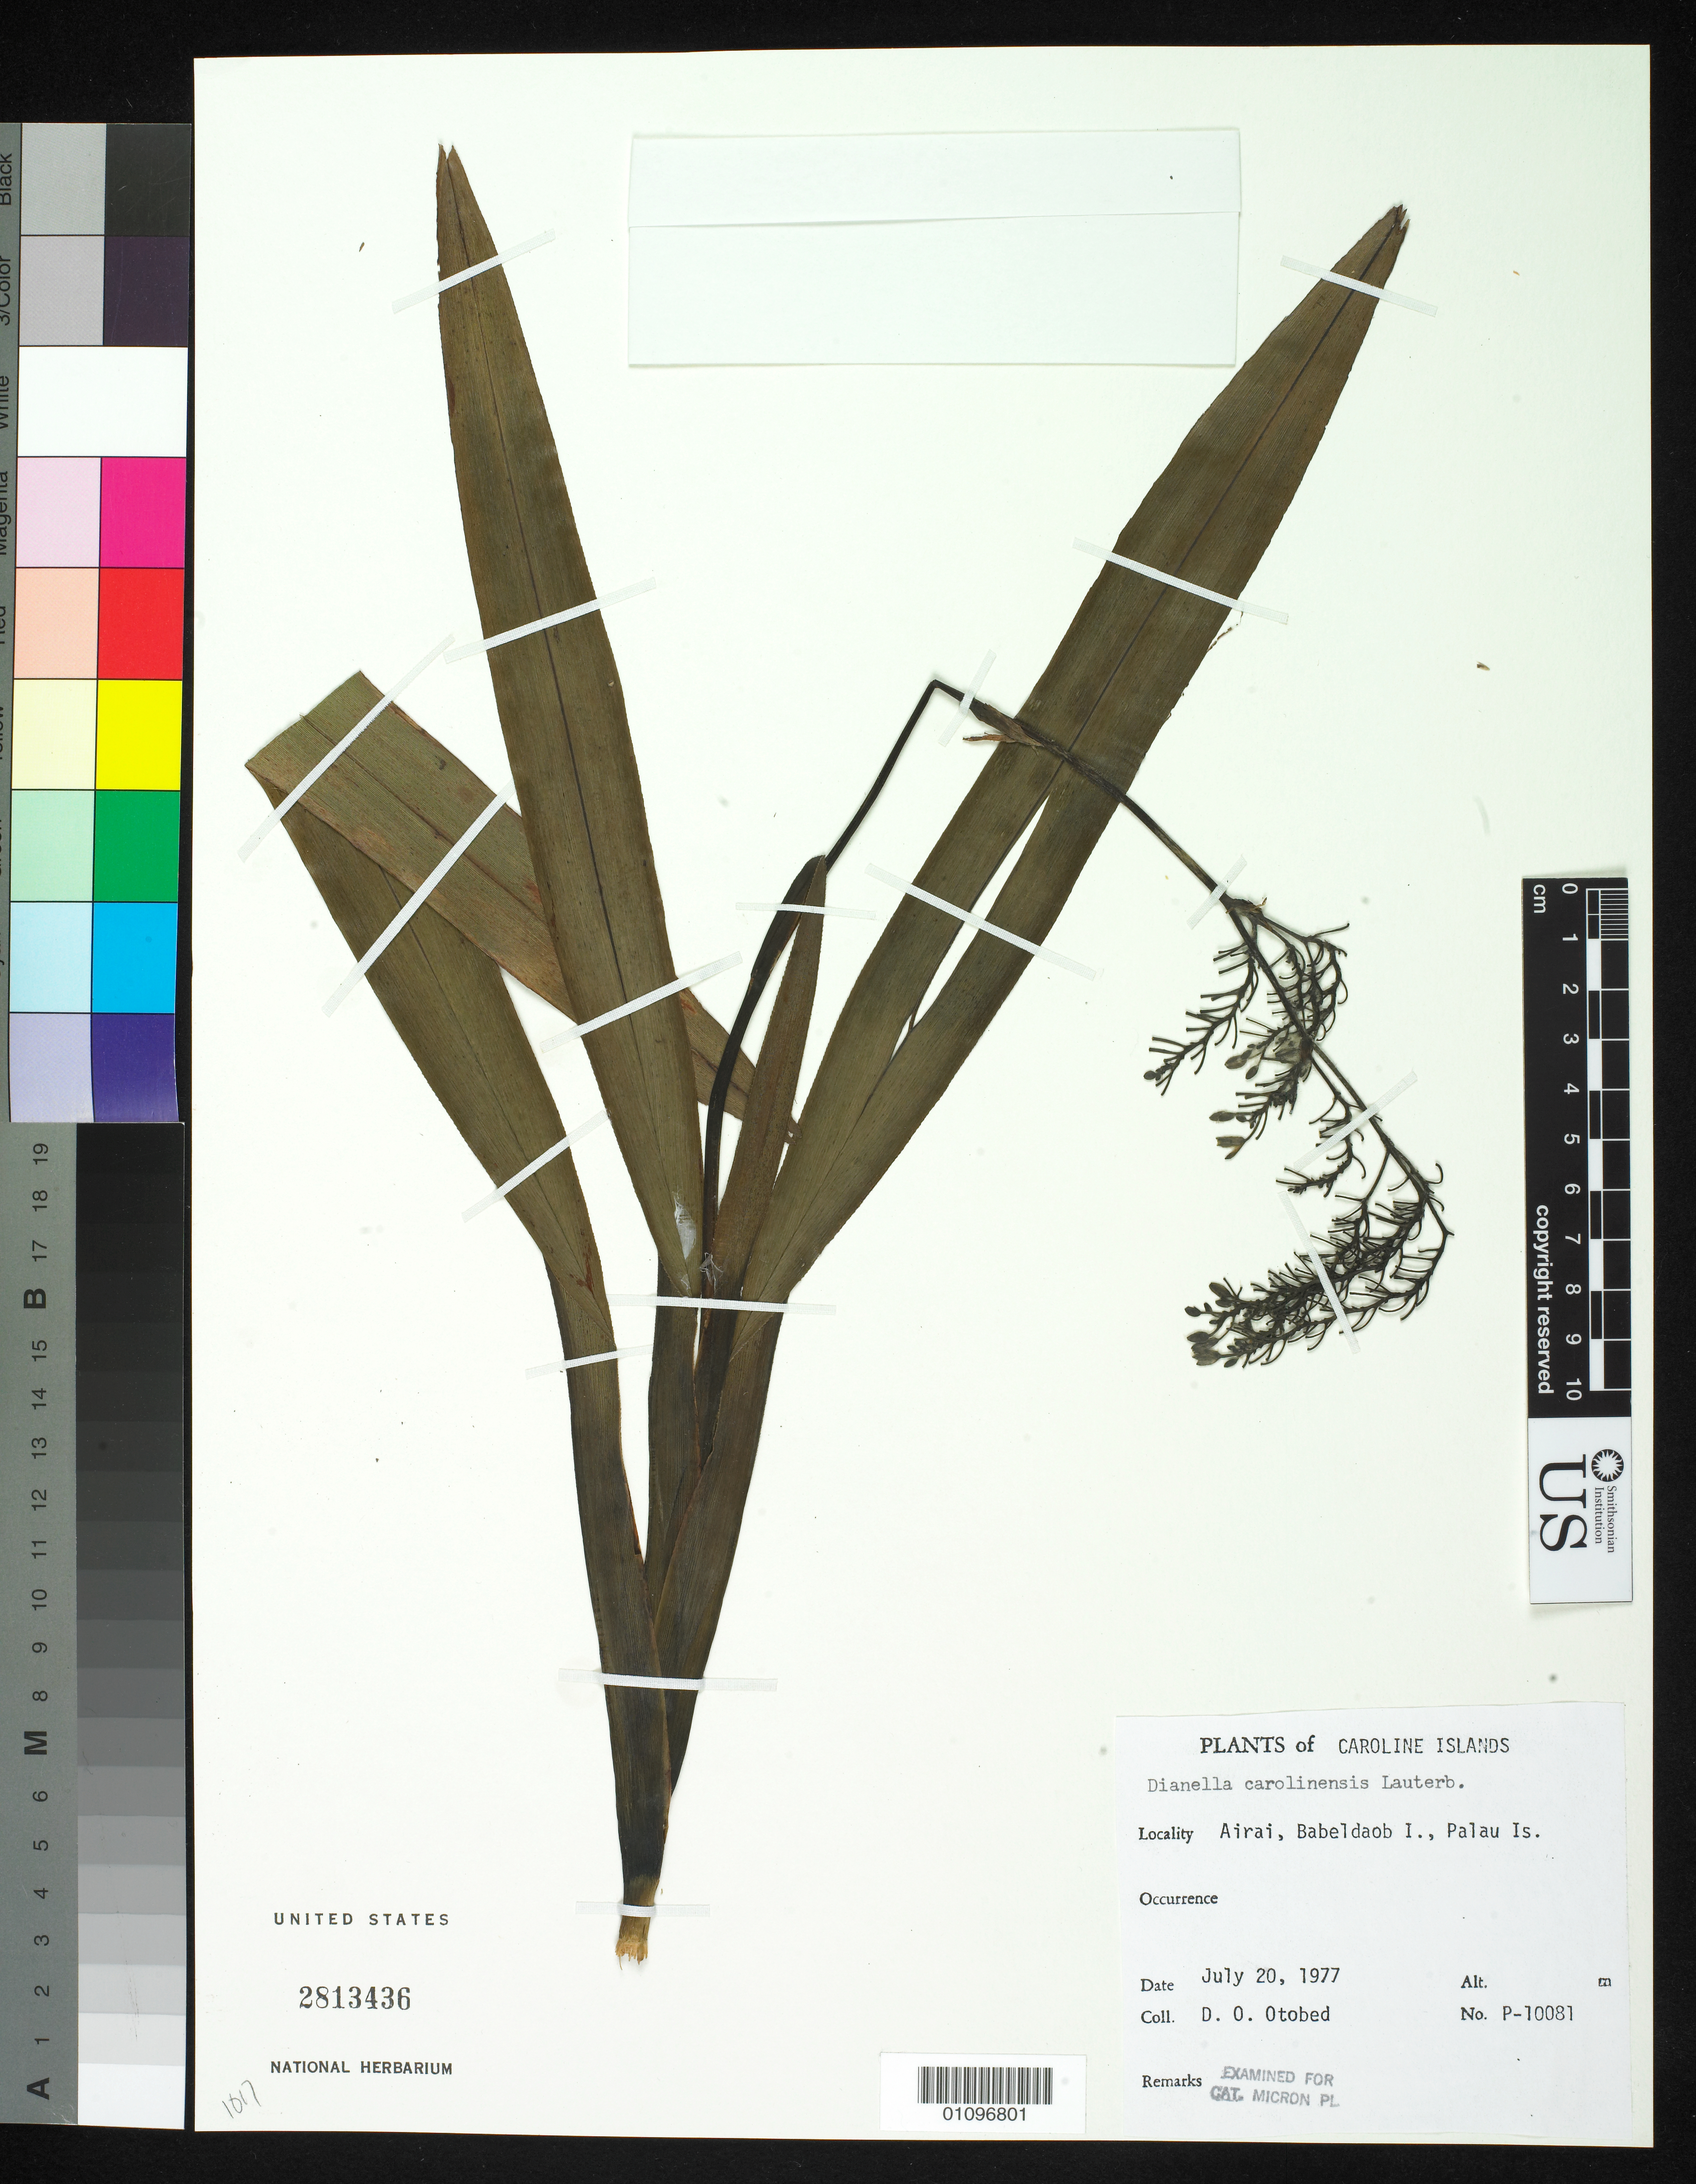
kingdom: Plantae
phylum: Tracheophyta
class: Liliopsida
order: Asparagales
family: Asphodelaceae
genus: Dianella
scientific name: Dianella carolinensis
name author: Lauterb.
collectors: D. O. Otobed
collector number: P-10081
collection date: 1977-07-20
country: Palau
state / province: Airai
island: Babeldaob [Babelthuap]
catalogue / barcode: US 2813436